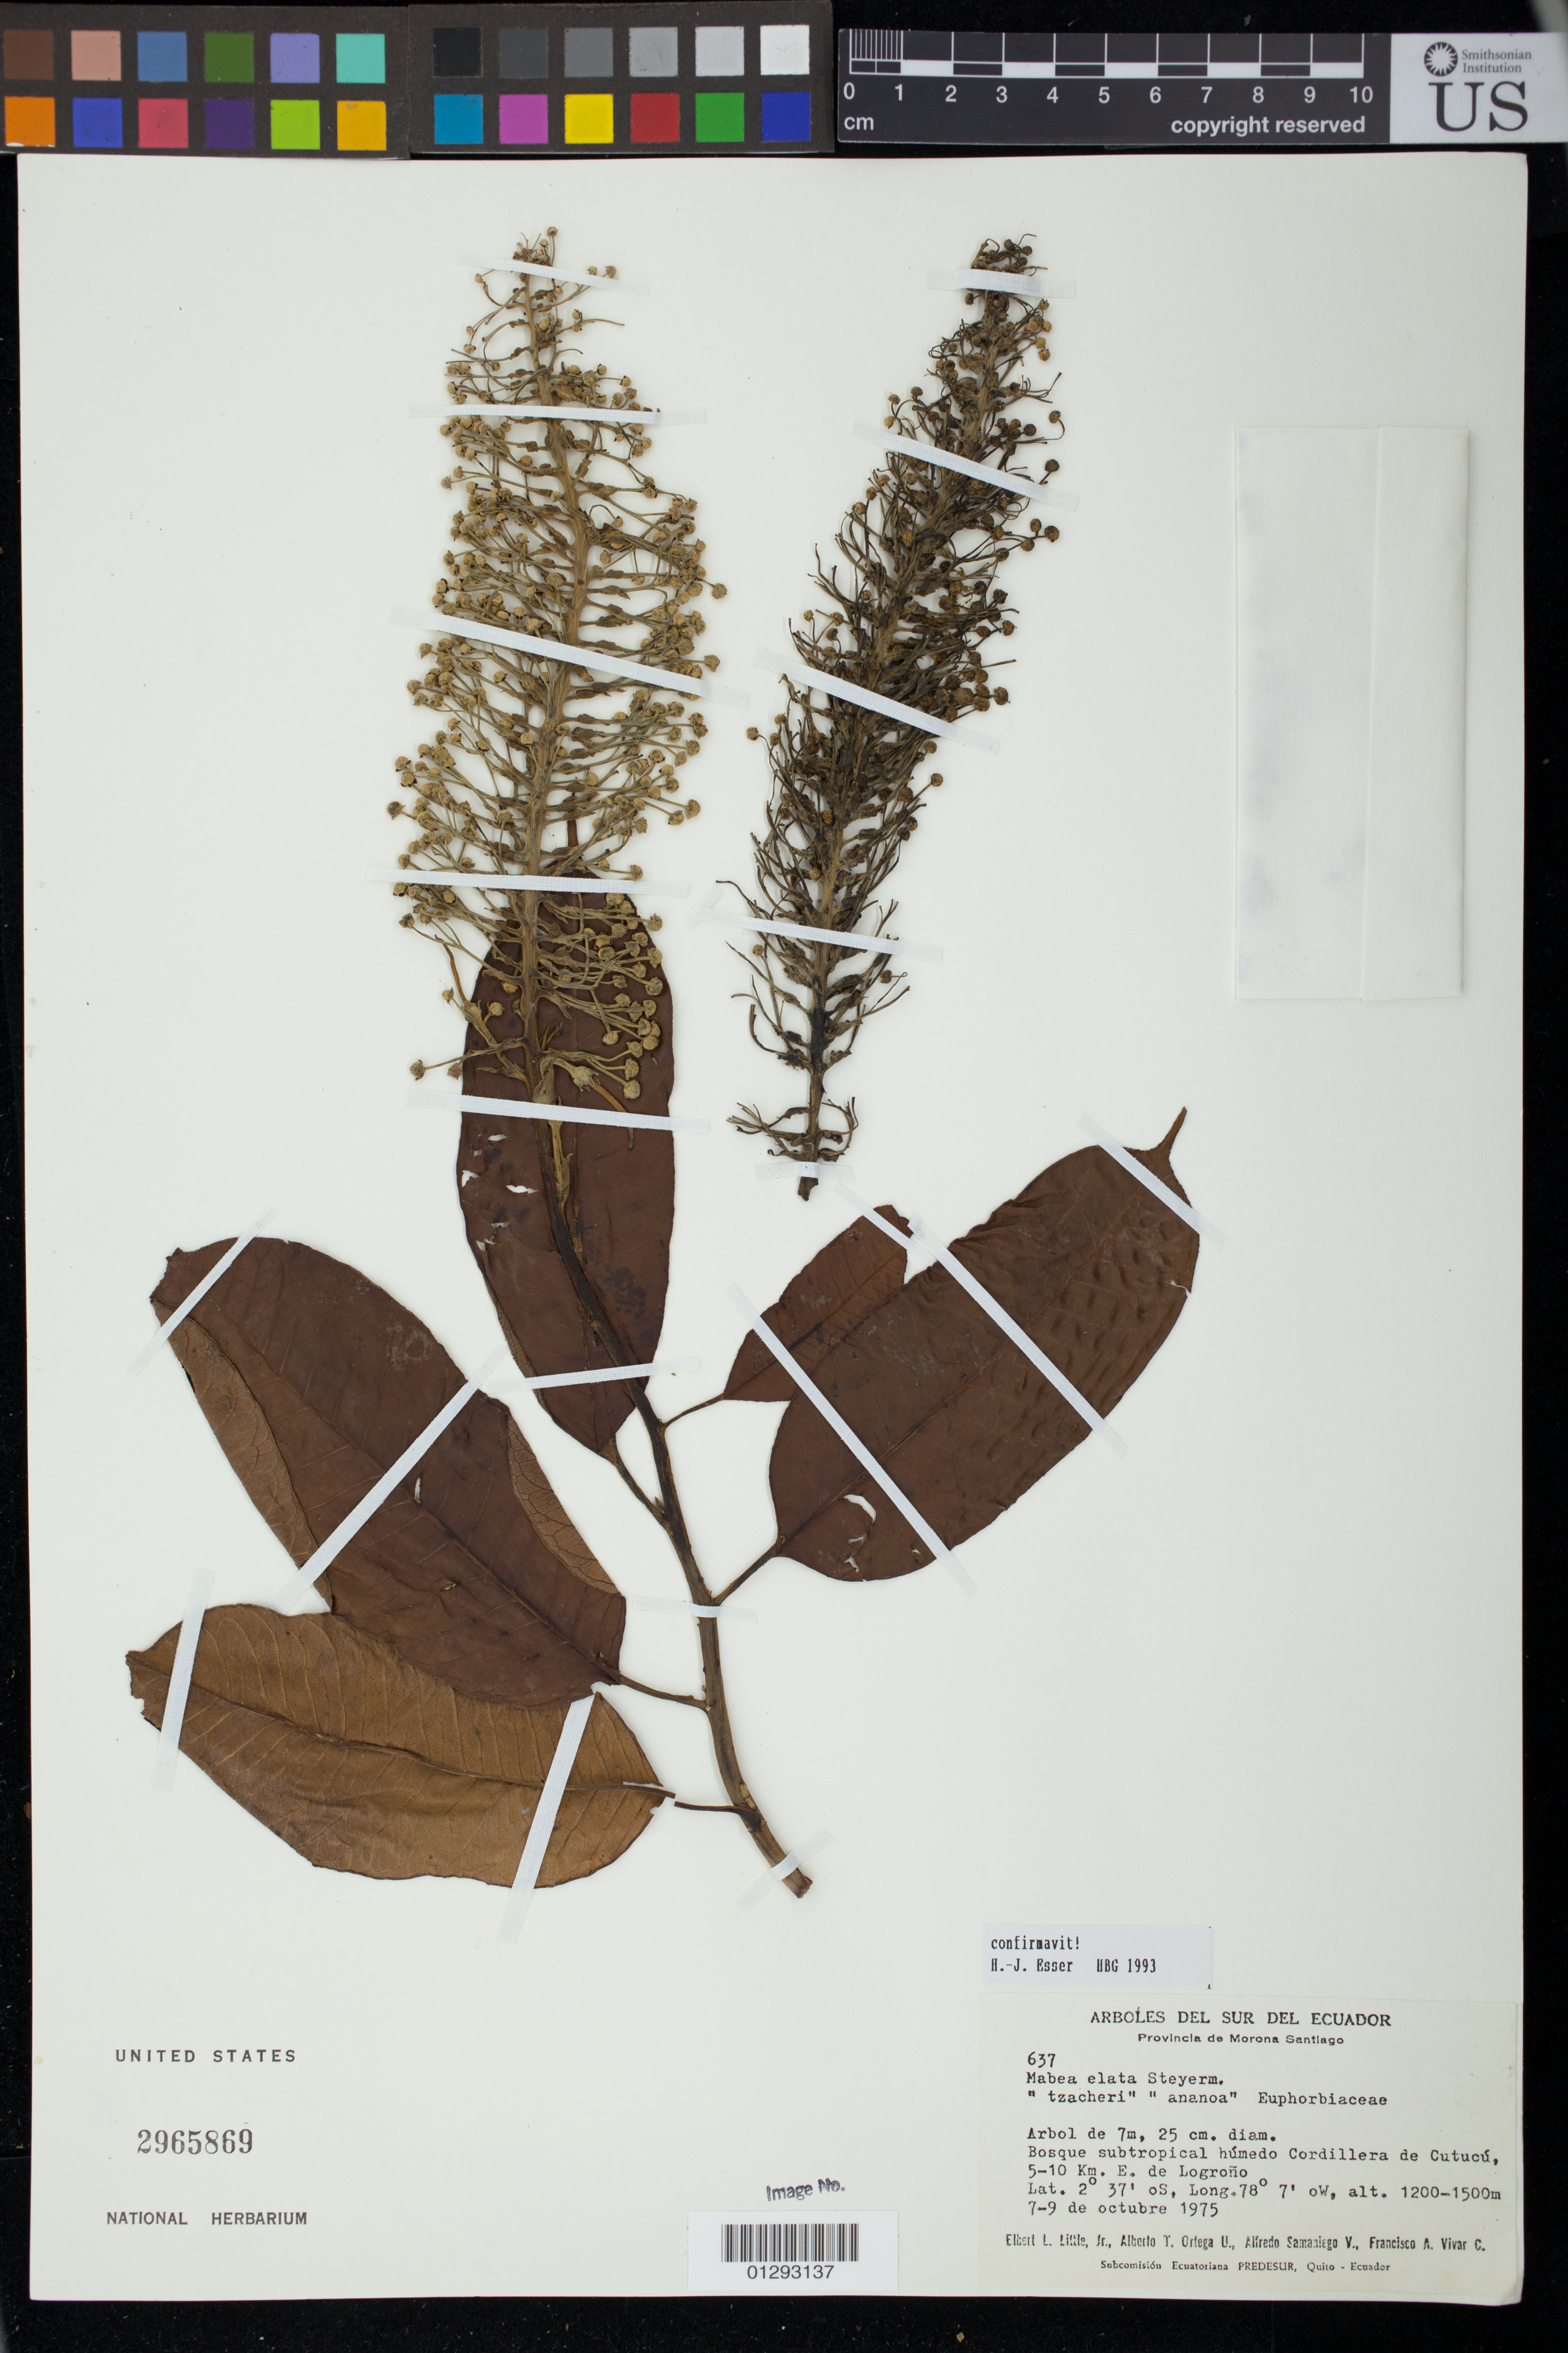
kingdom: Plantae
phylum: Tracheophyta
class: Magnoliopsida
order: Malpighiales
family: Euphorbiaceae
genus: Mabea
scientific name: Mabea elata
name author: Steyerm.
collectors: E. L. Little, A. T. Ortega U., A. V. Samaniego & F. A. Vivar C.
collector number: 637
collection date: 1975-10-07/1975-10-09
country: Ecuador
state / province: Morona-Santiago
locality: Bosque subtropical humedo Cordillera de Cutucu, 5-10 Km. E. de Logrono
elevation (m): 1200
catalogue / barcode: US 2965869